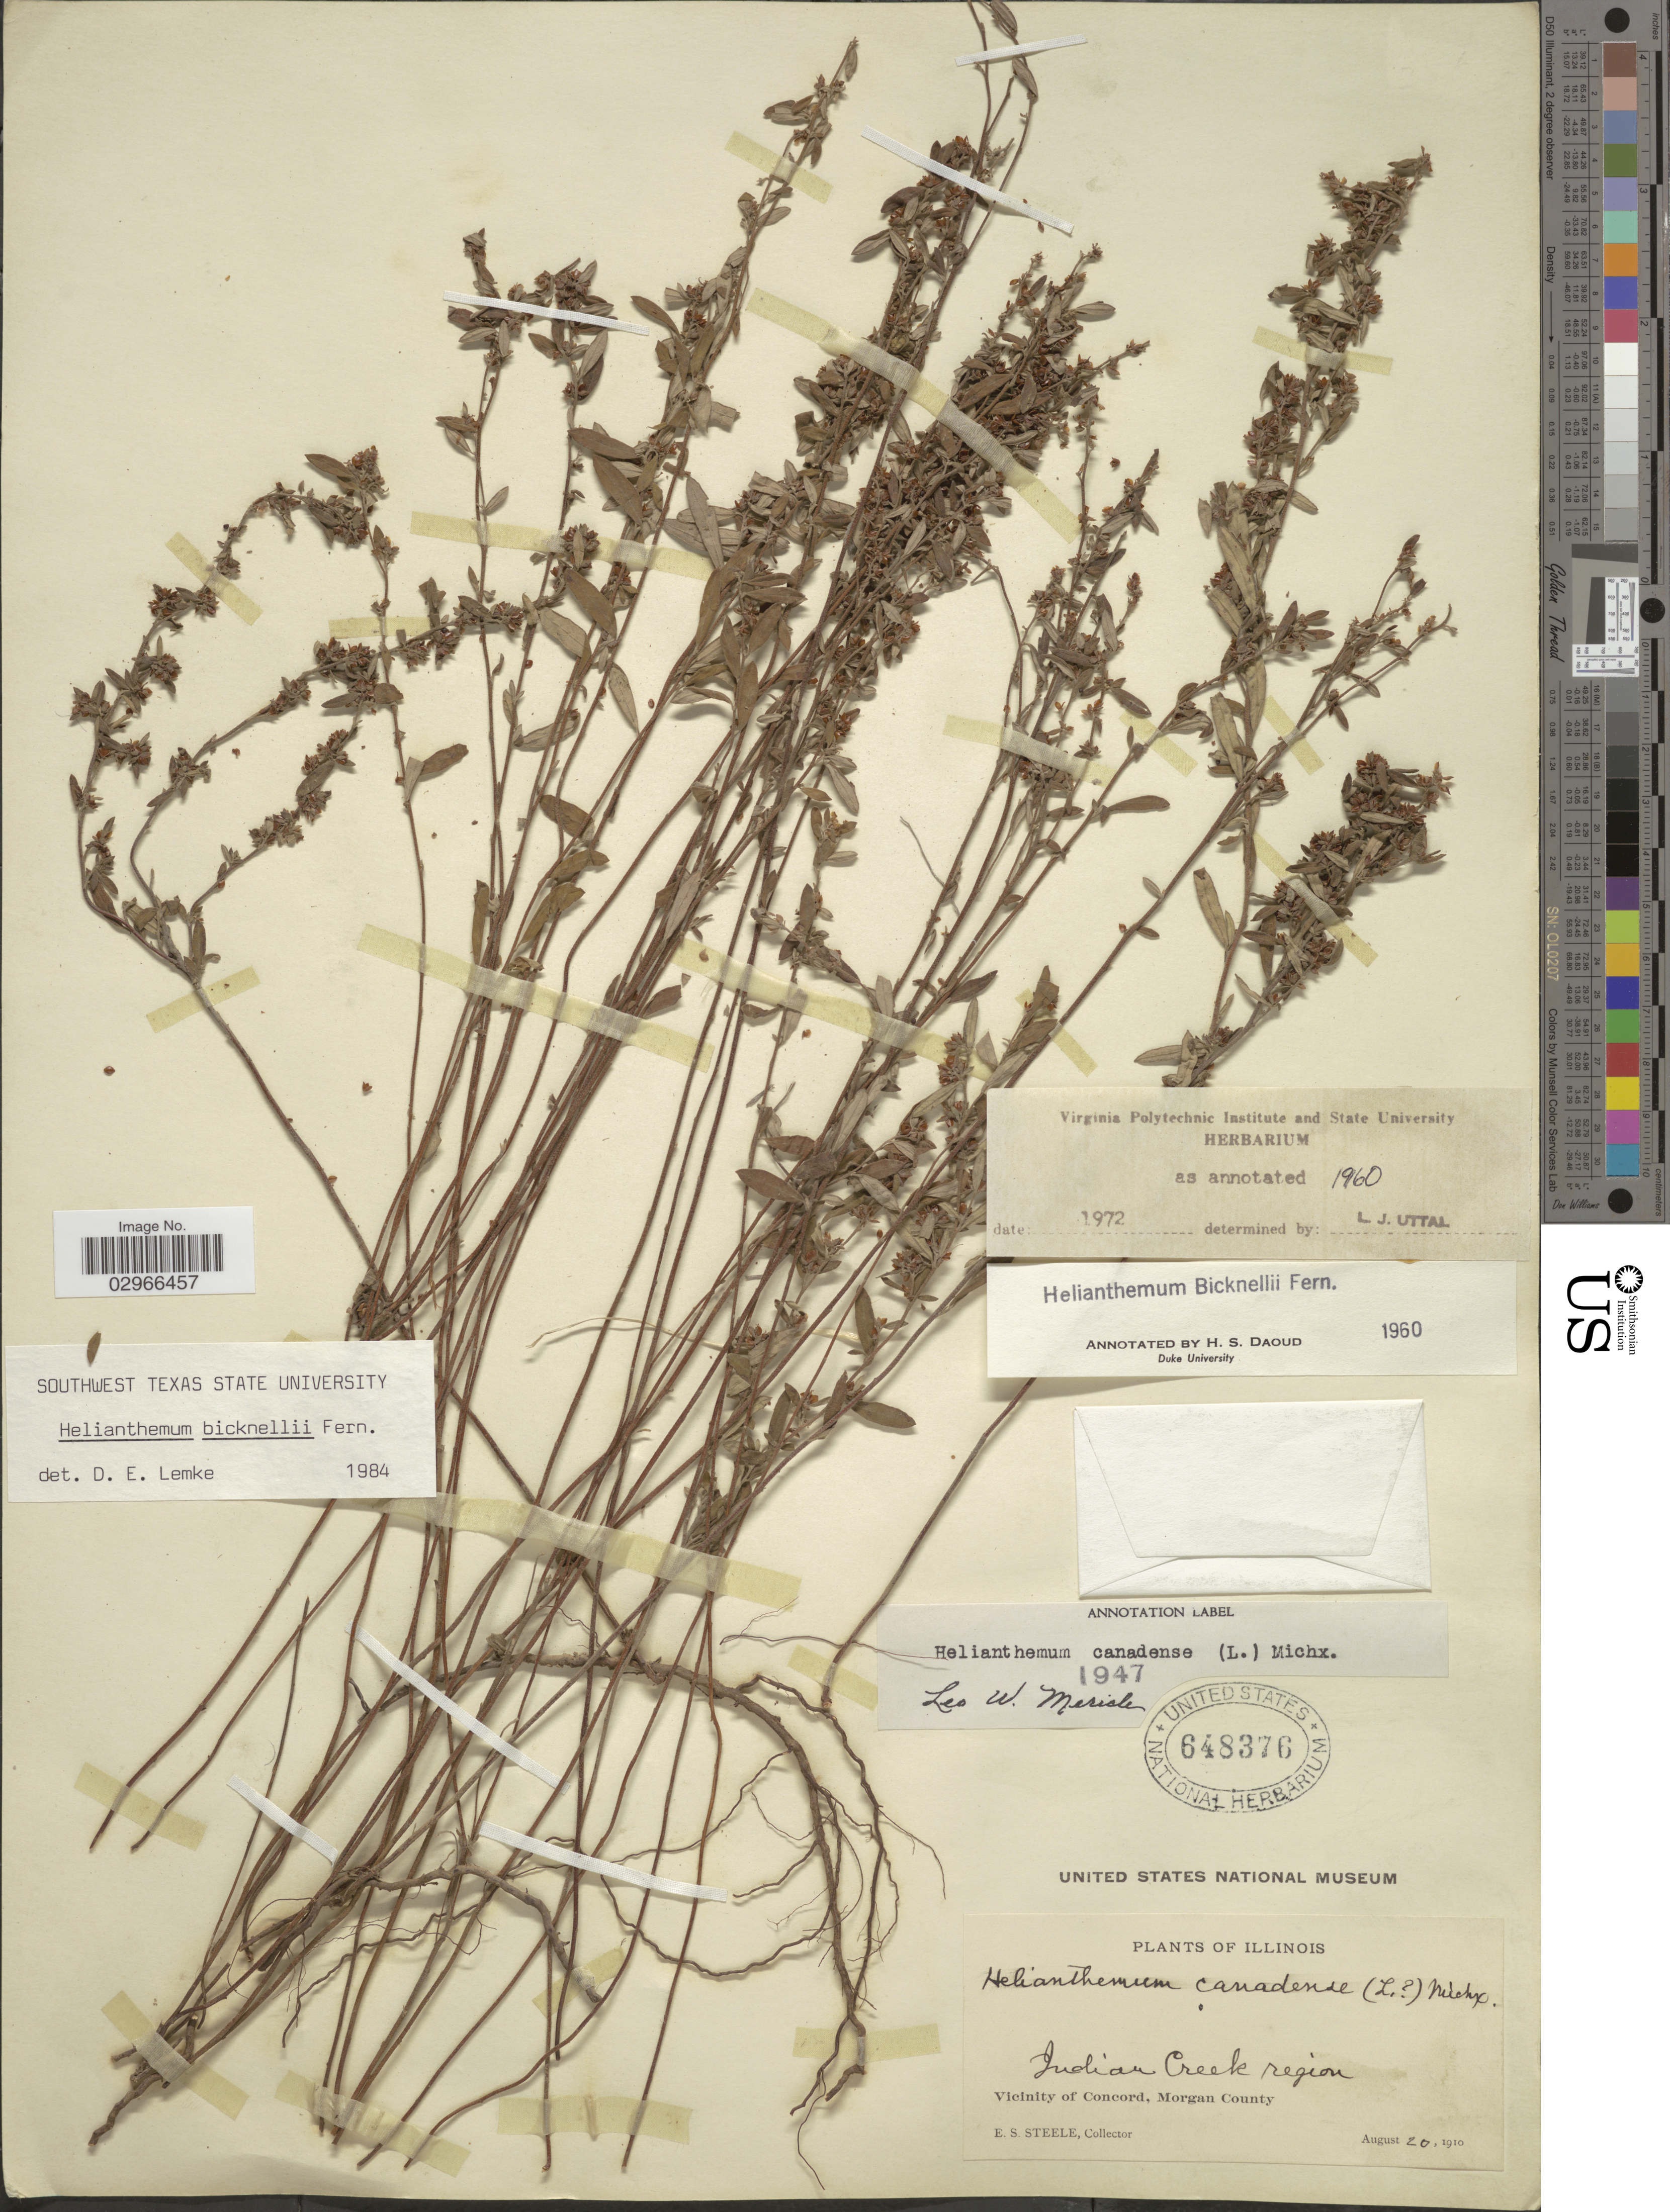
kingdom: Plantae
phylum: Tracheophyta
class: Magnoliopsida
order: Malvales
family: Cistaceae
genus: Helianthemum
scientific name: Helianthemum bicknellii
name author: Fernald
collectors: E. Steele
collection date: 1910-08-20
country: United States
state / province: Illinois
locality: Indian Creek region. Vicinity of Concord, Morgan County.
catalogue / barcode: US 648376